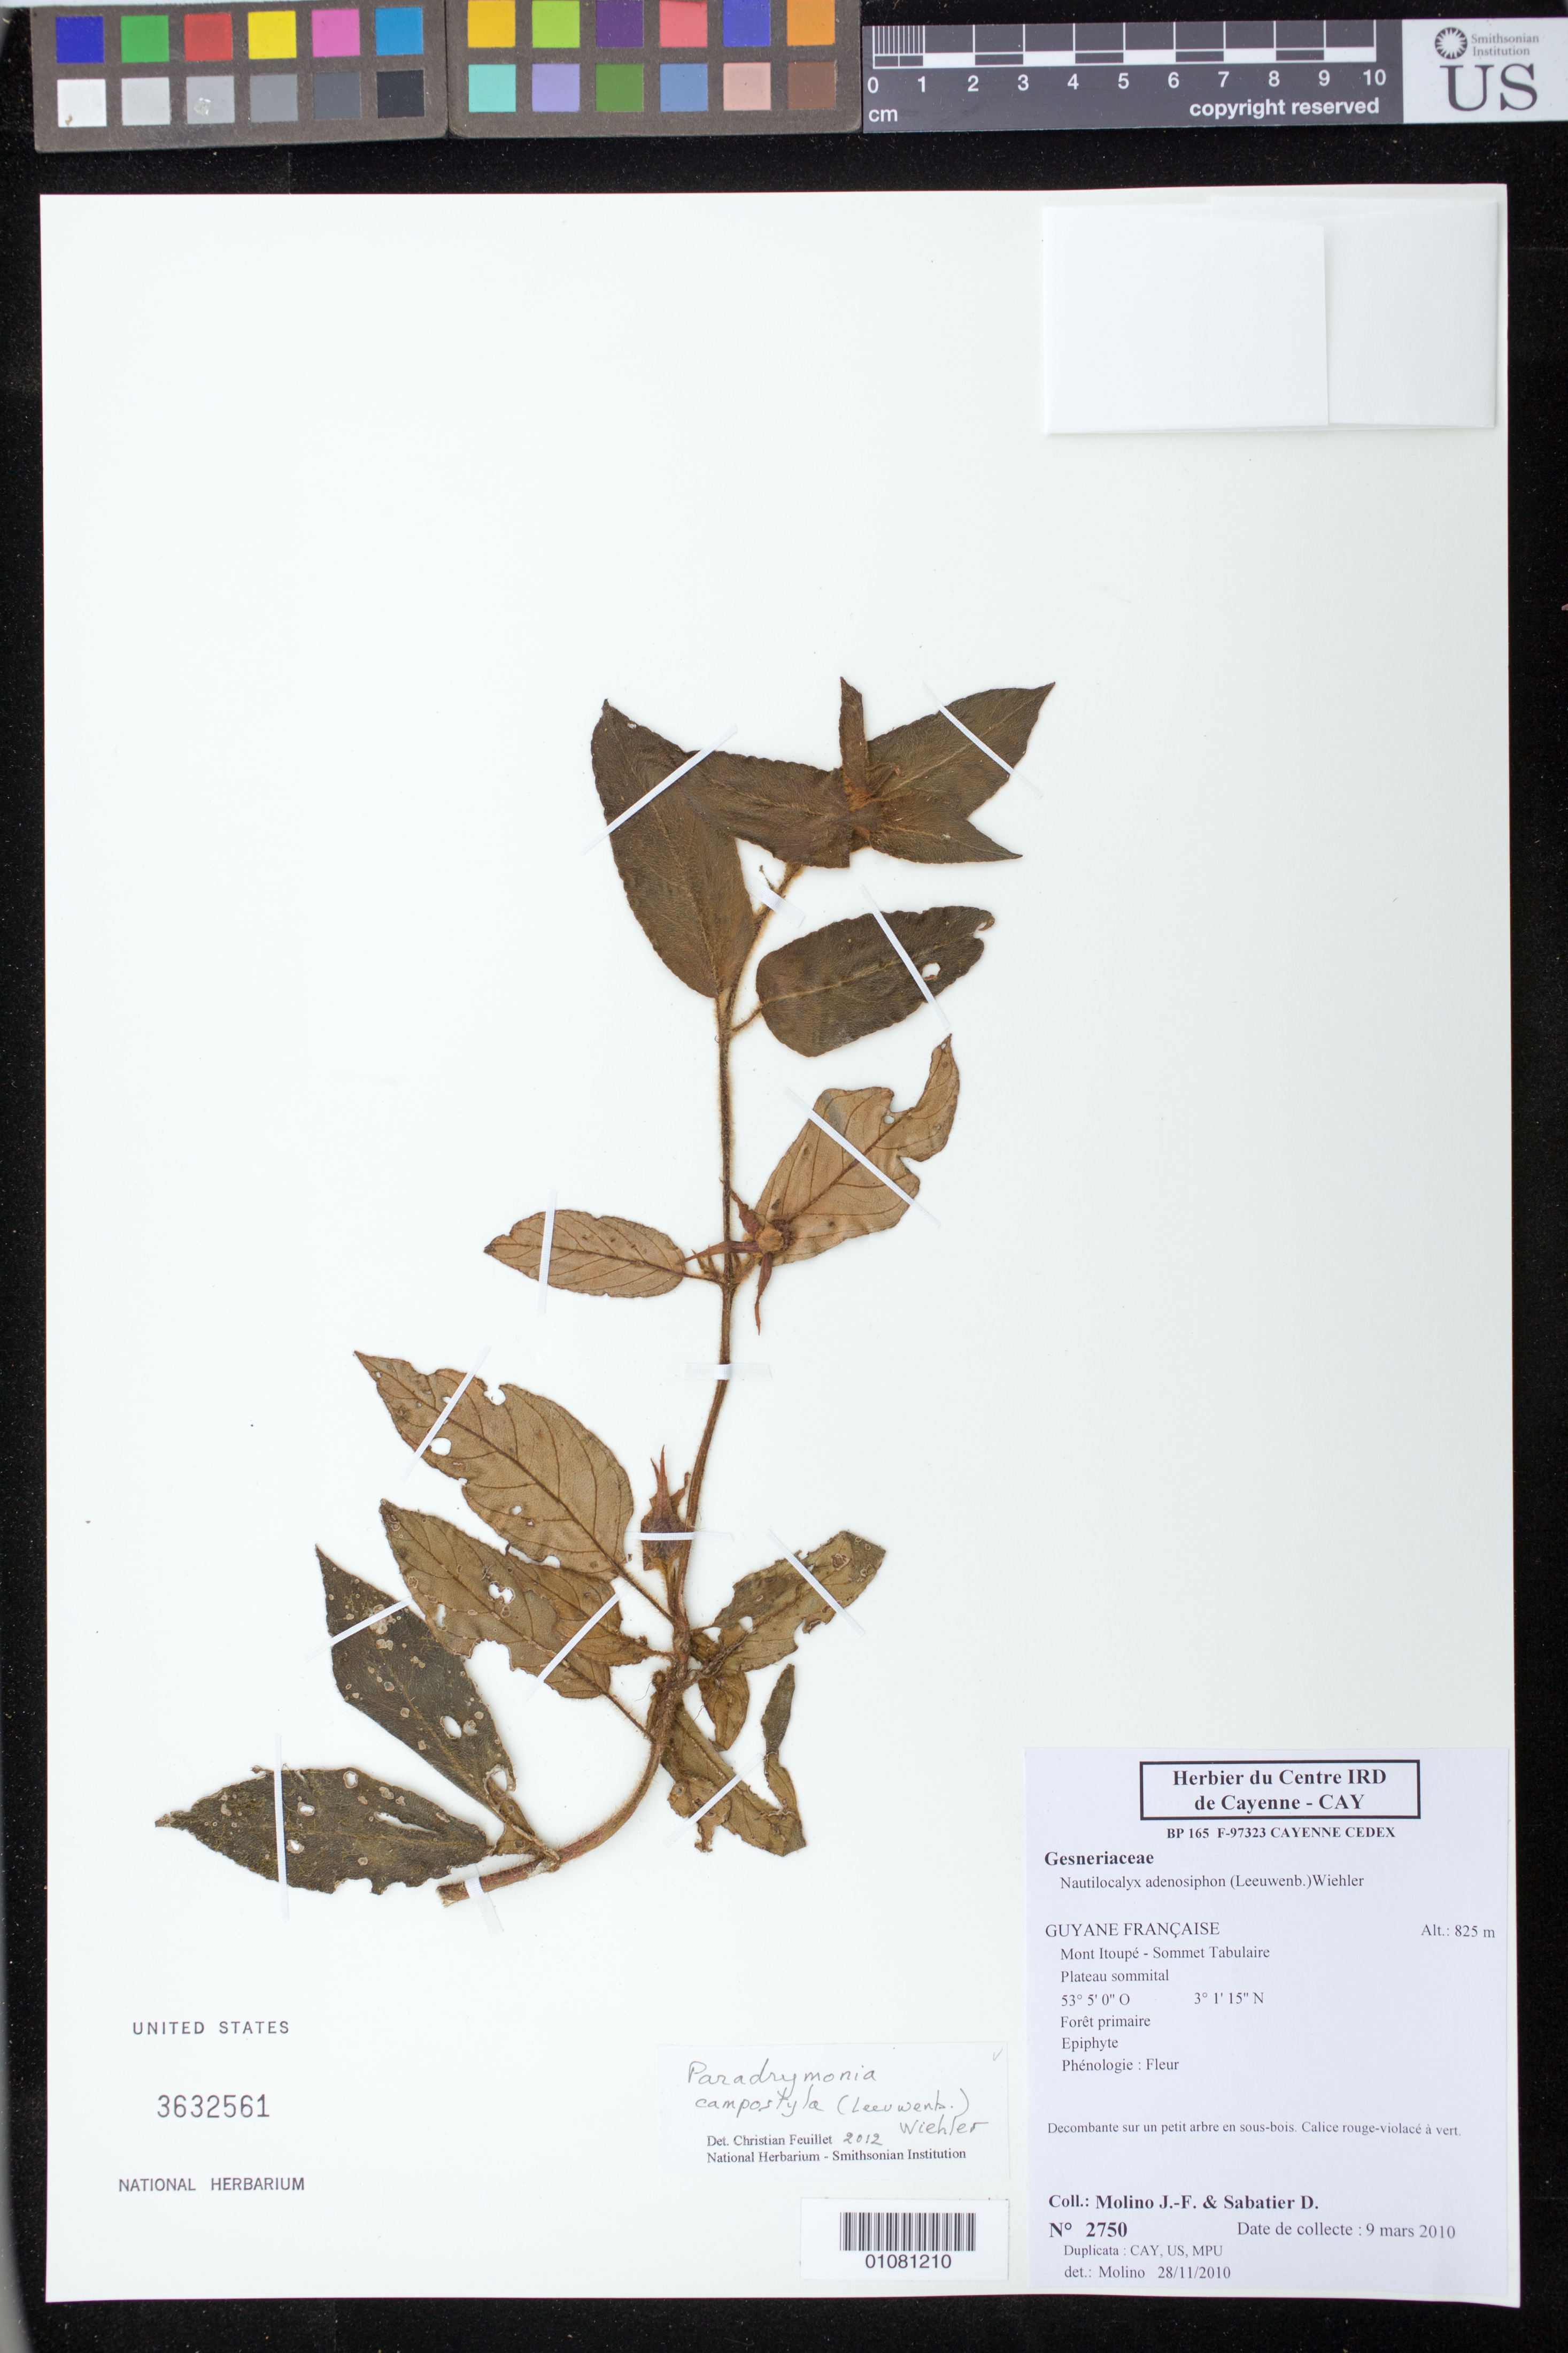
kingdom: Plantae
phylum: Tracheophyta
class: Magnoliopsida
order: Lamiales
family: Gesneriaceae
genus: Paradrymonia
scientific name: Paradrymonia campostyla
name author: (Leeuwenb.) Wiehler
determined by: Feuillet, C.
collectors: J. Molino & D. Sabatier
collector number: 2750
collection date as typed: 09 Mar 2010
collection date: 2010-03-09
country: French Guiana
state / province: Cayenne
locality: Mont Itoupe-Sommet Tabulaire. Plateau sommital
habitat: Foret primaire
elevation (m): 825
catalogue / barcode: US 3632561